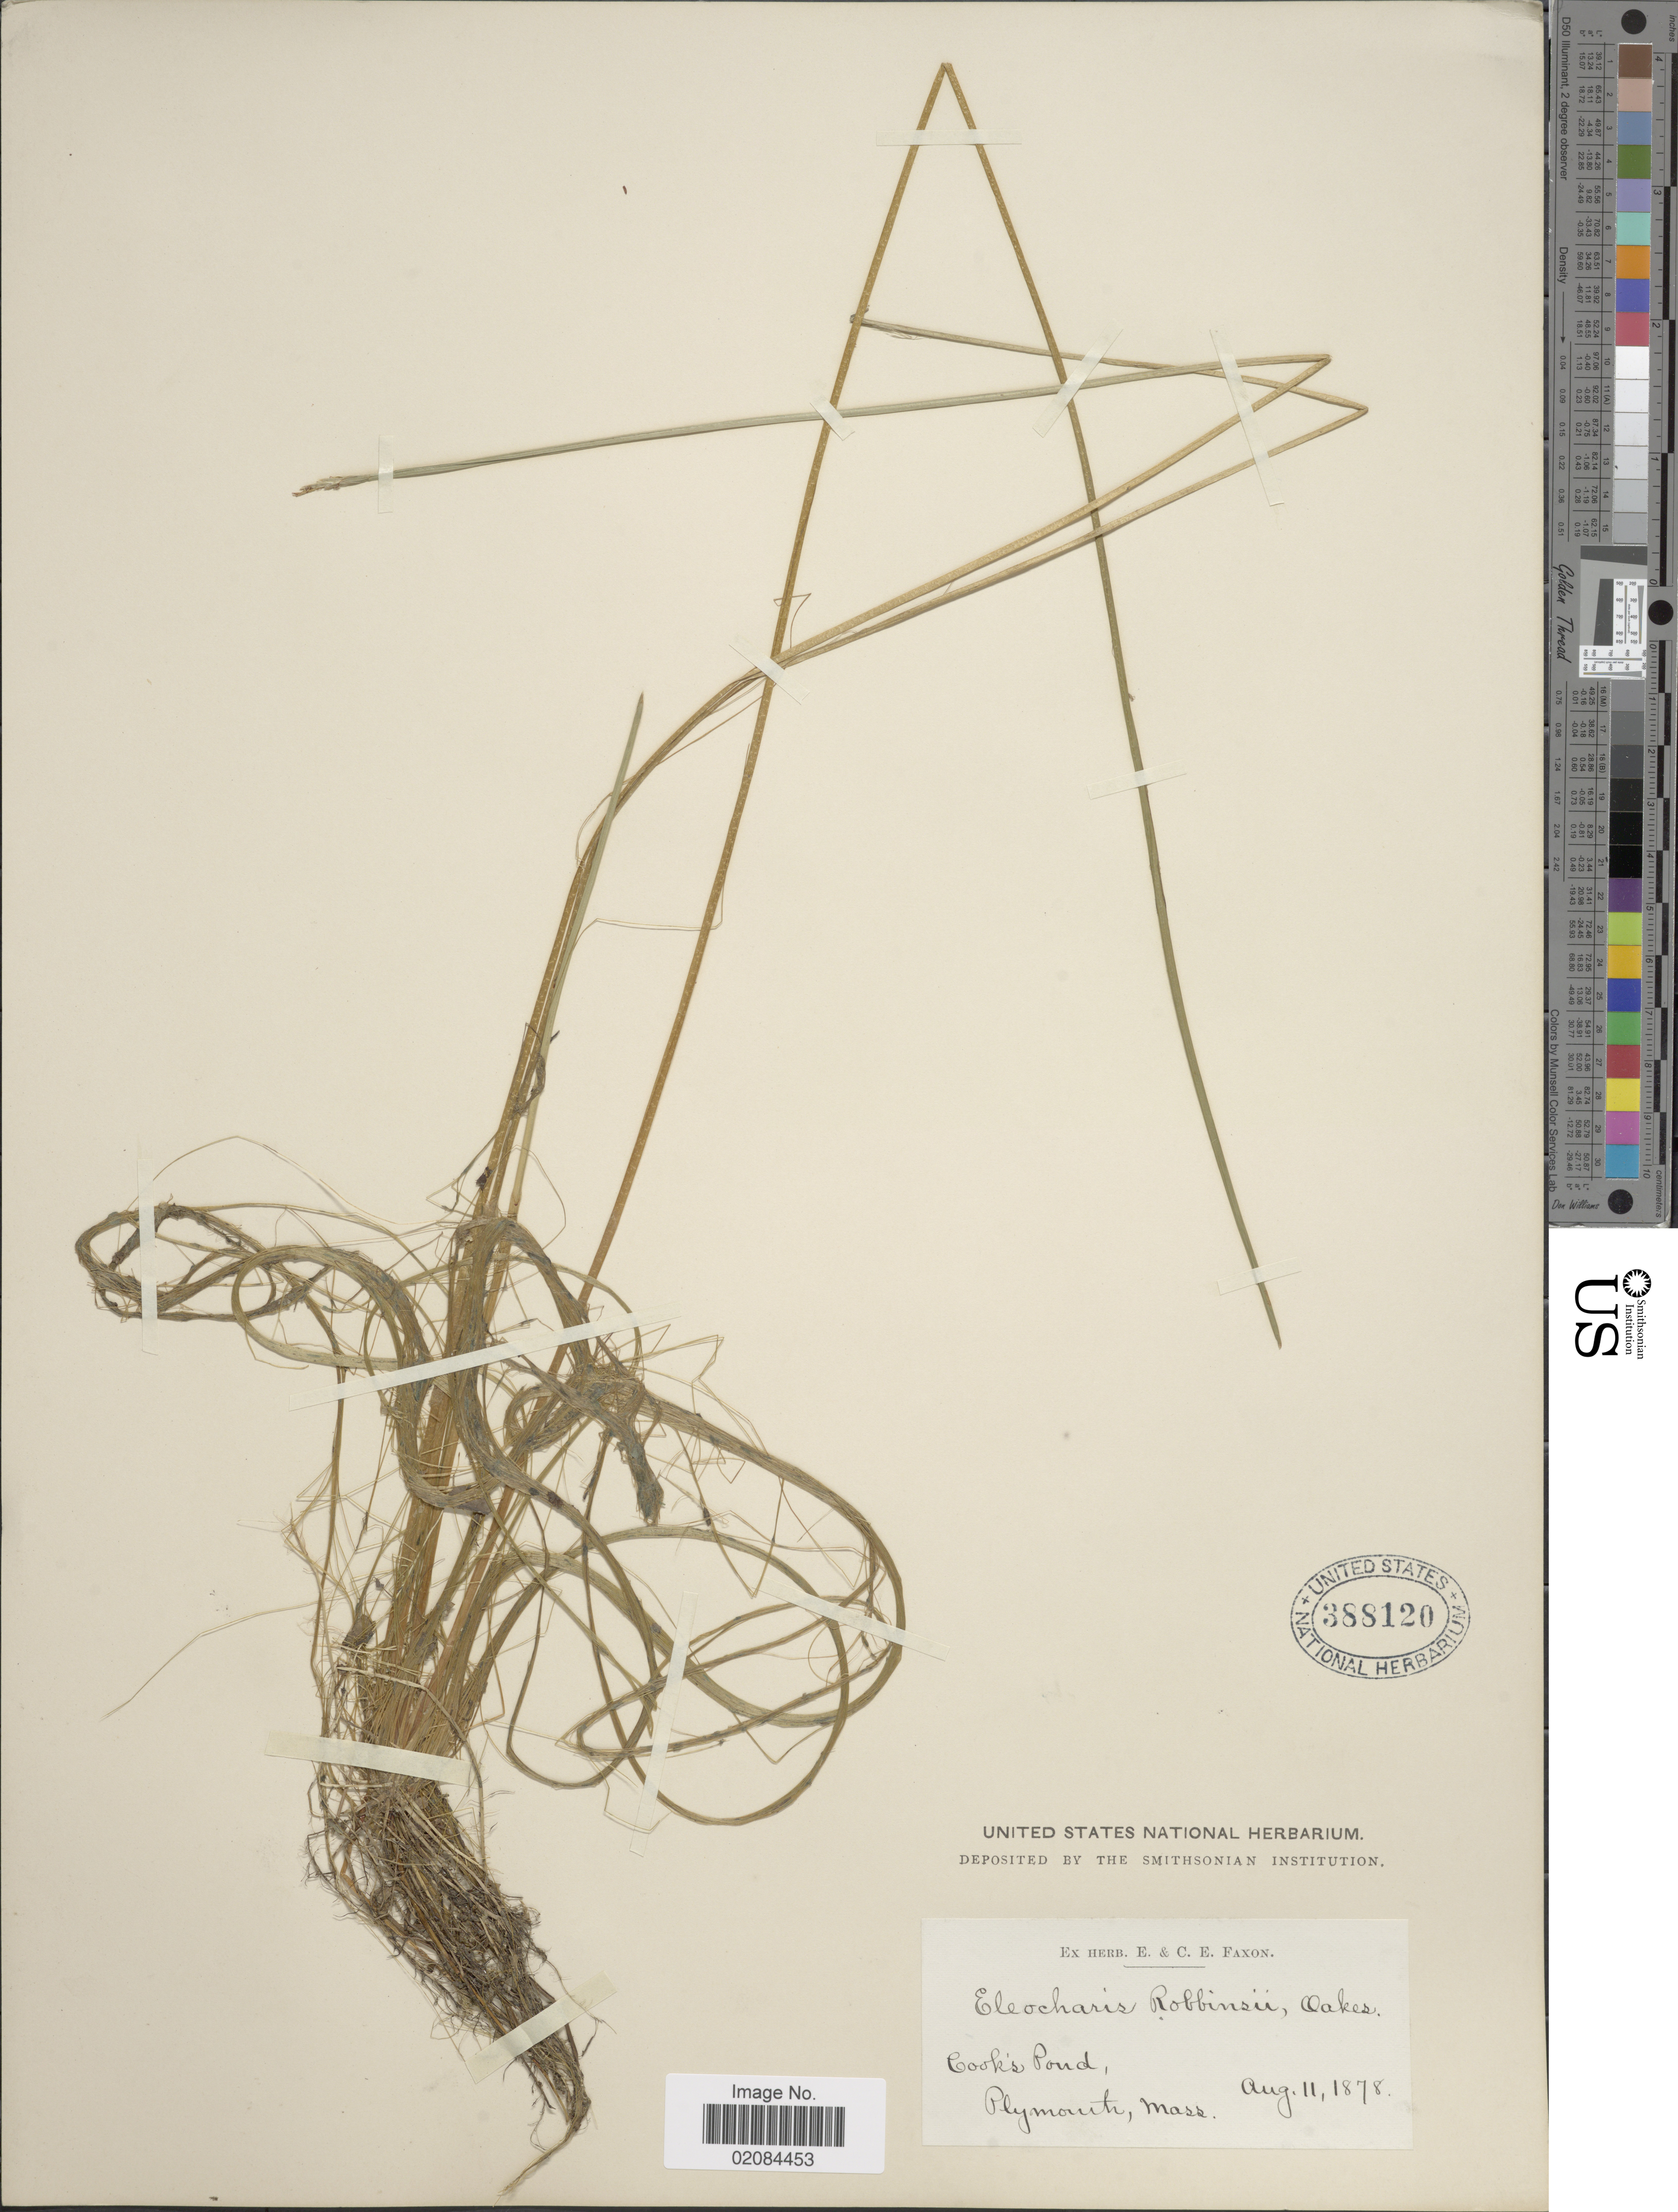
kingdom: Plantae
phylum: Tracheophyta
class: Liliopsida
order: Poales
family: Cyperaceae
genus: Eleocharis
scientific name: Eleocharis robbinsii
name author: Oakes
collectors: ex herb. E. & C.E. Faxon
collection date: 1878-08-11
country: United States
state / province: Massachusetts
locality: Cook's Pond, Plymouth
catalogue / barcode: US 388120